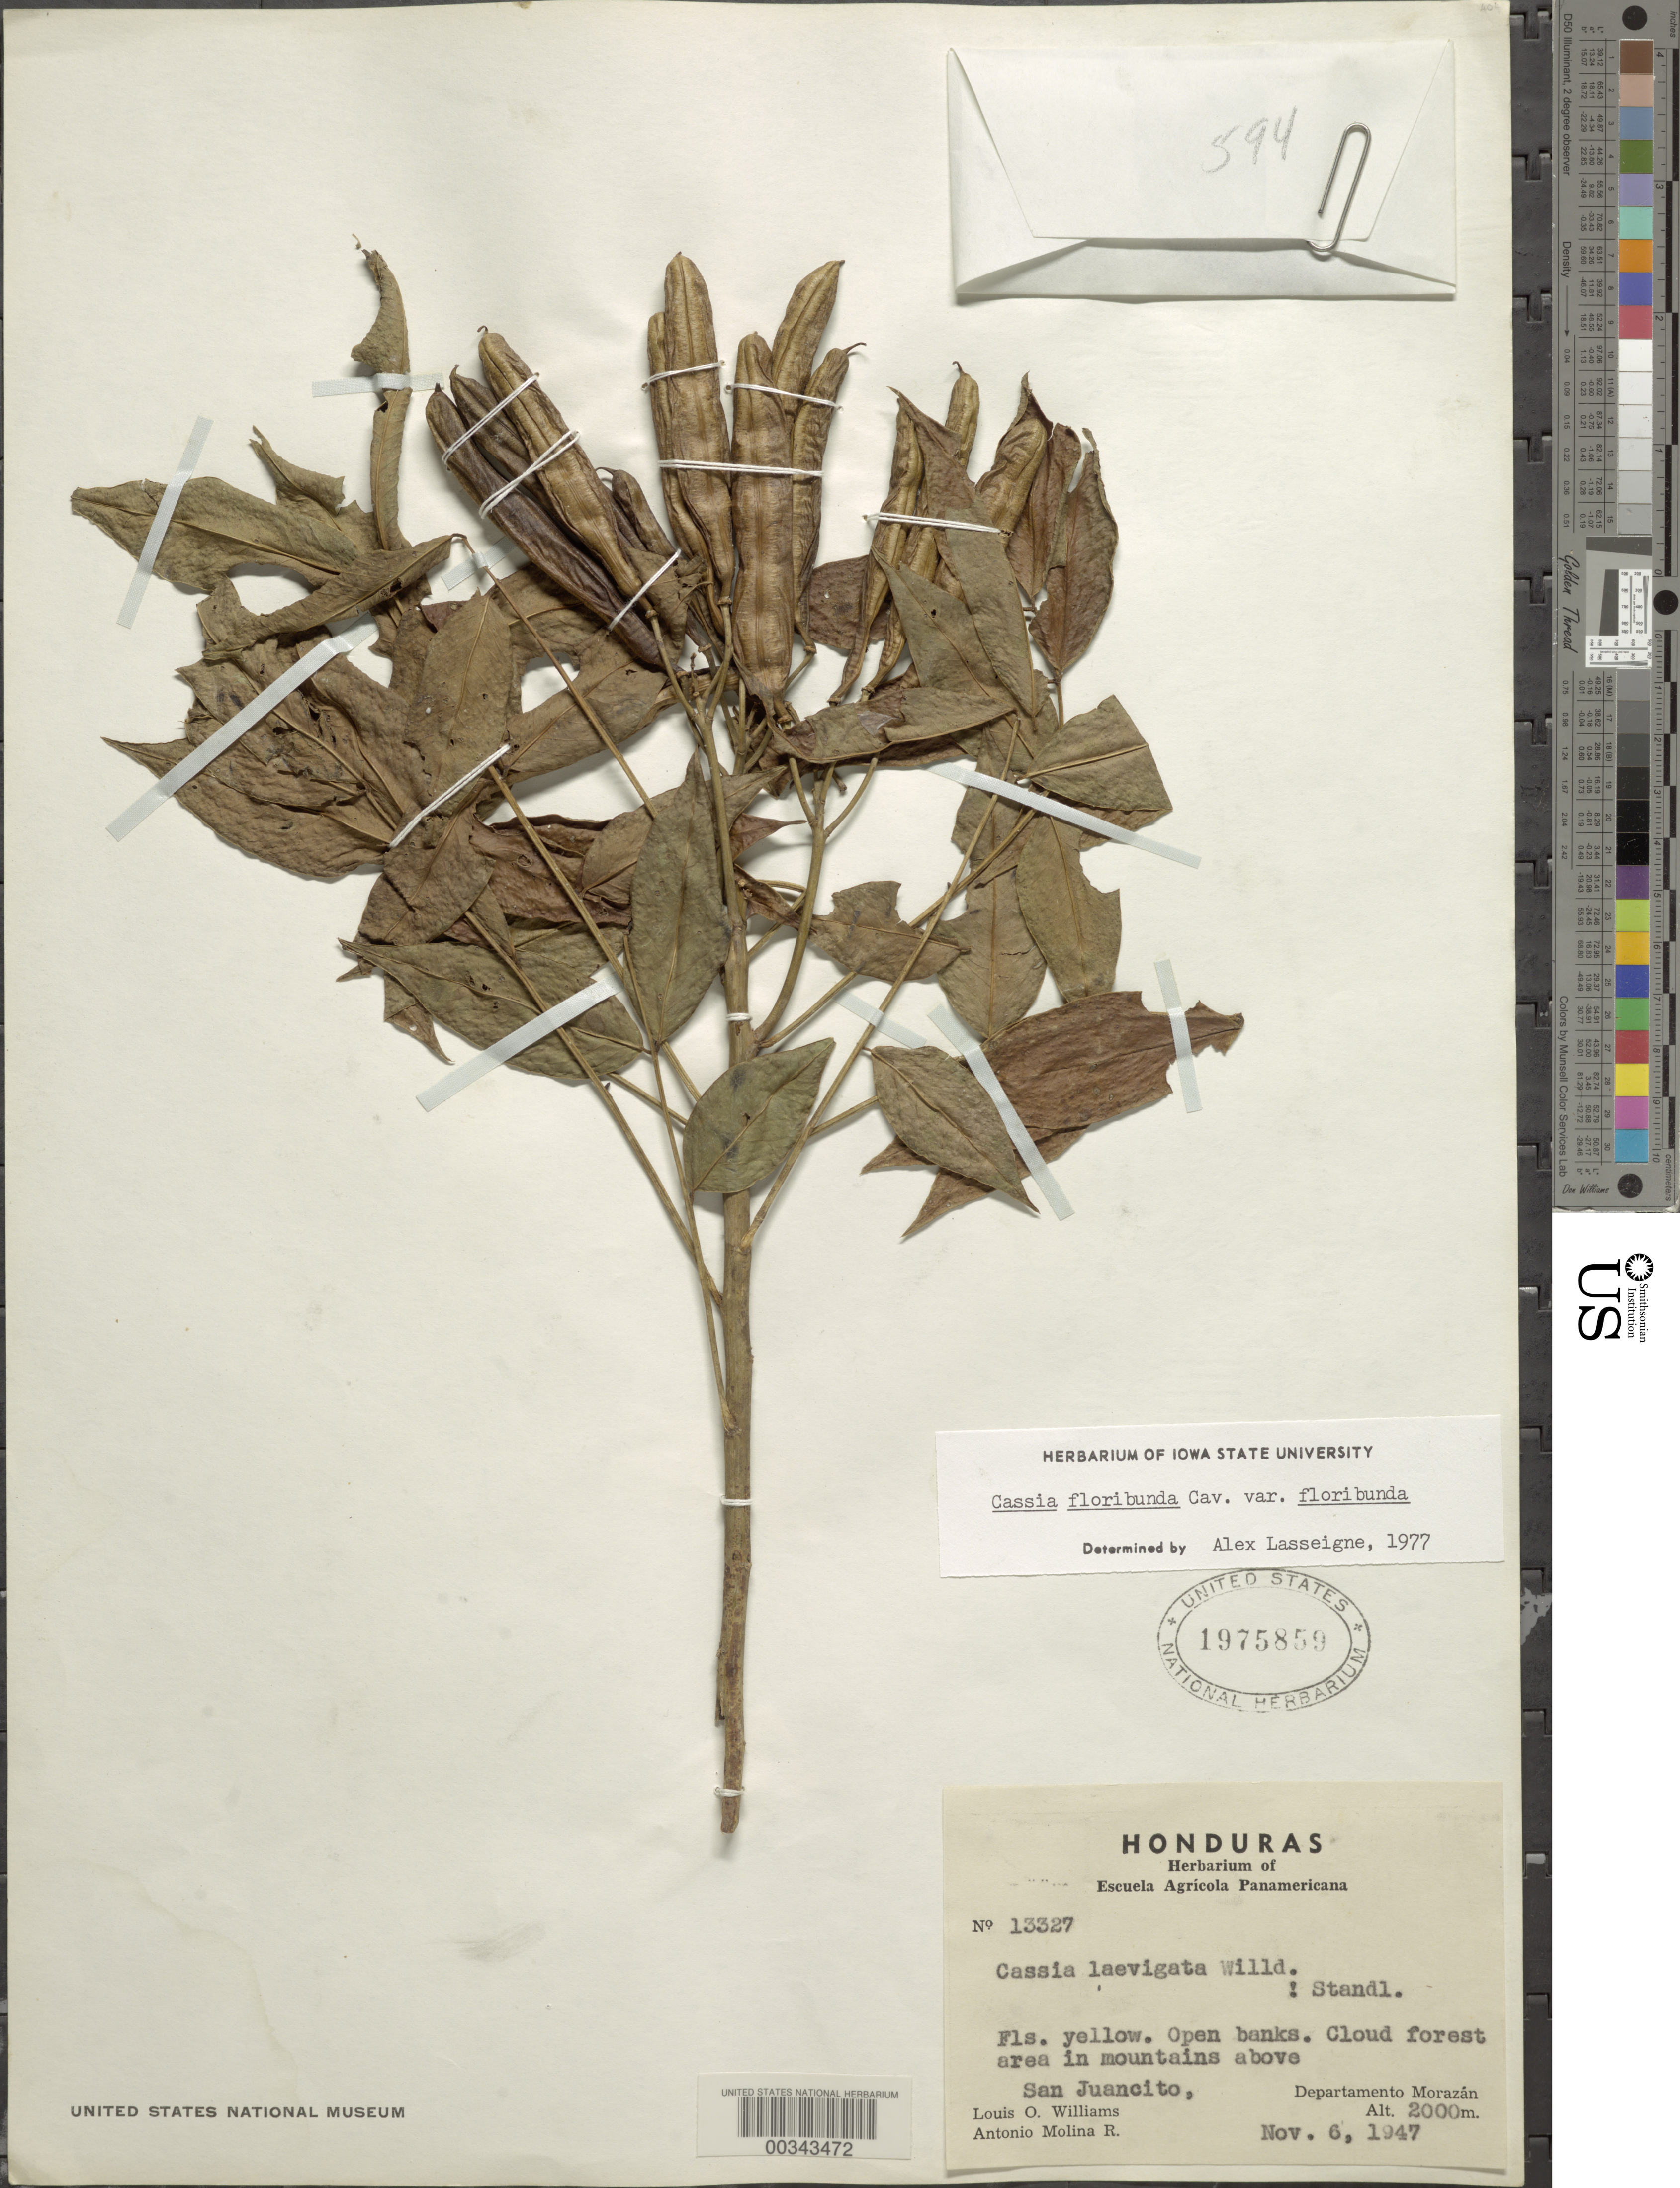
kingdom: Plantae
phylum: Tracheophyta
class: Magnoliopsida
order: Fabales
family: Fabaceae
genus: Senna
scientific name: Senna septemtrionalis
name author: (Viv.) H.S. Irwin & Barneby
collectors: L. O. Williams & A. Molina R.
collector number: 13327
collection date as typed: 06 Nov 1947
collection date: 1947-11-06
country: Honduras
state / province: Fco. Morazán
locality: Above San Juancito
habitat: Cloud forest in area in mountains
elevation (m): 2000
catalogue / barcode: US 1975859